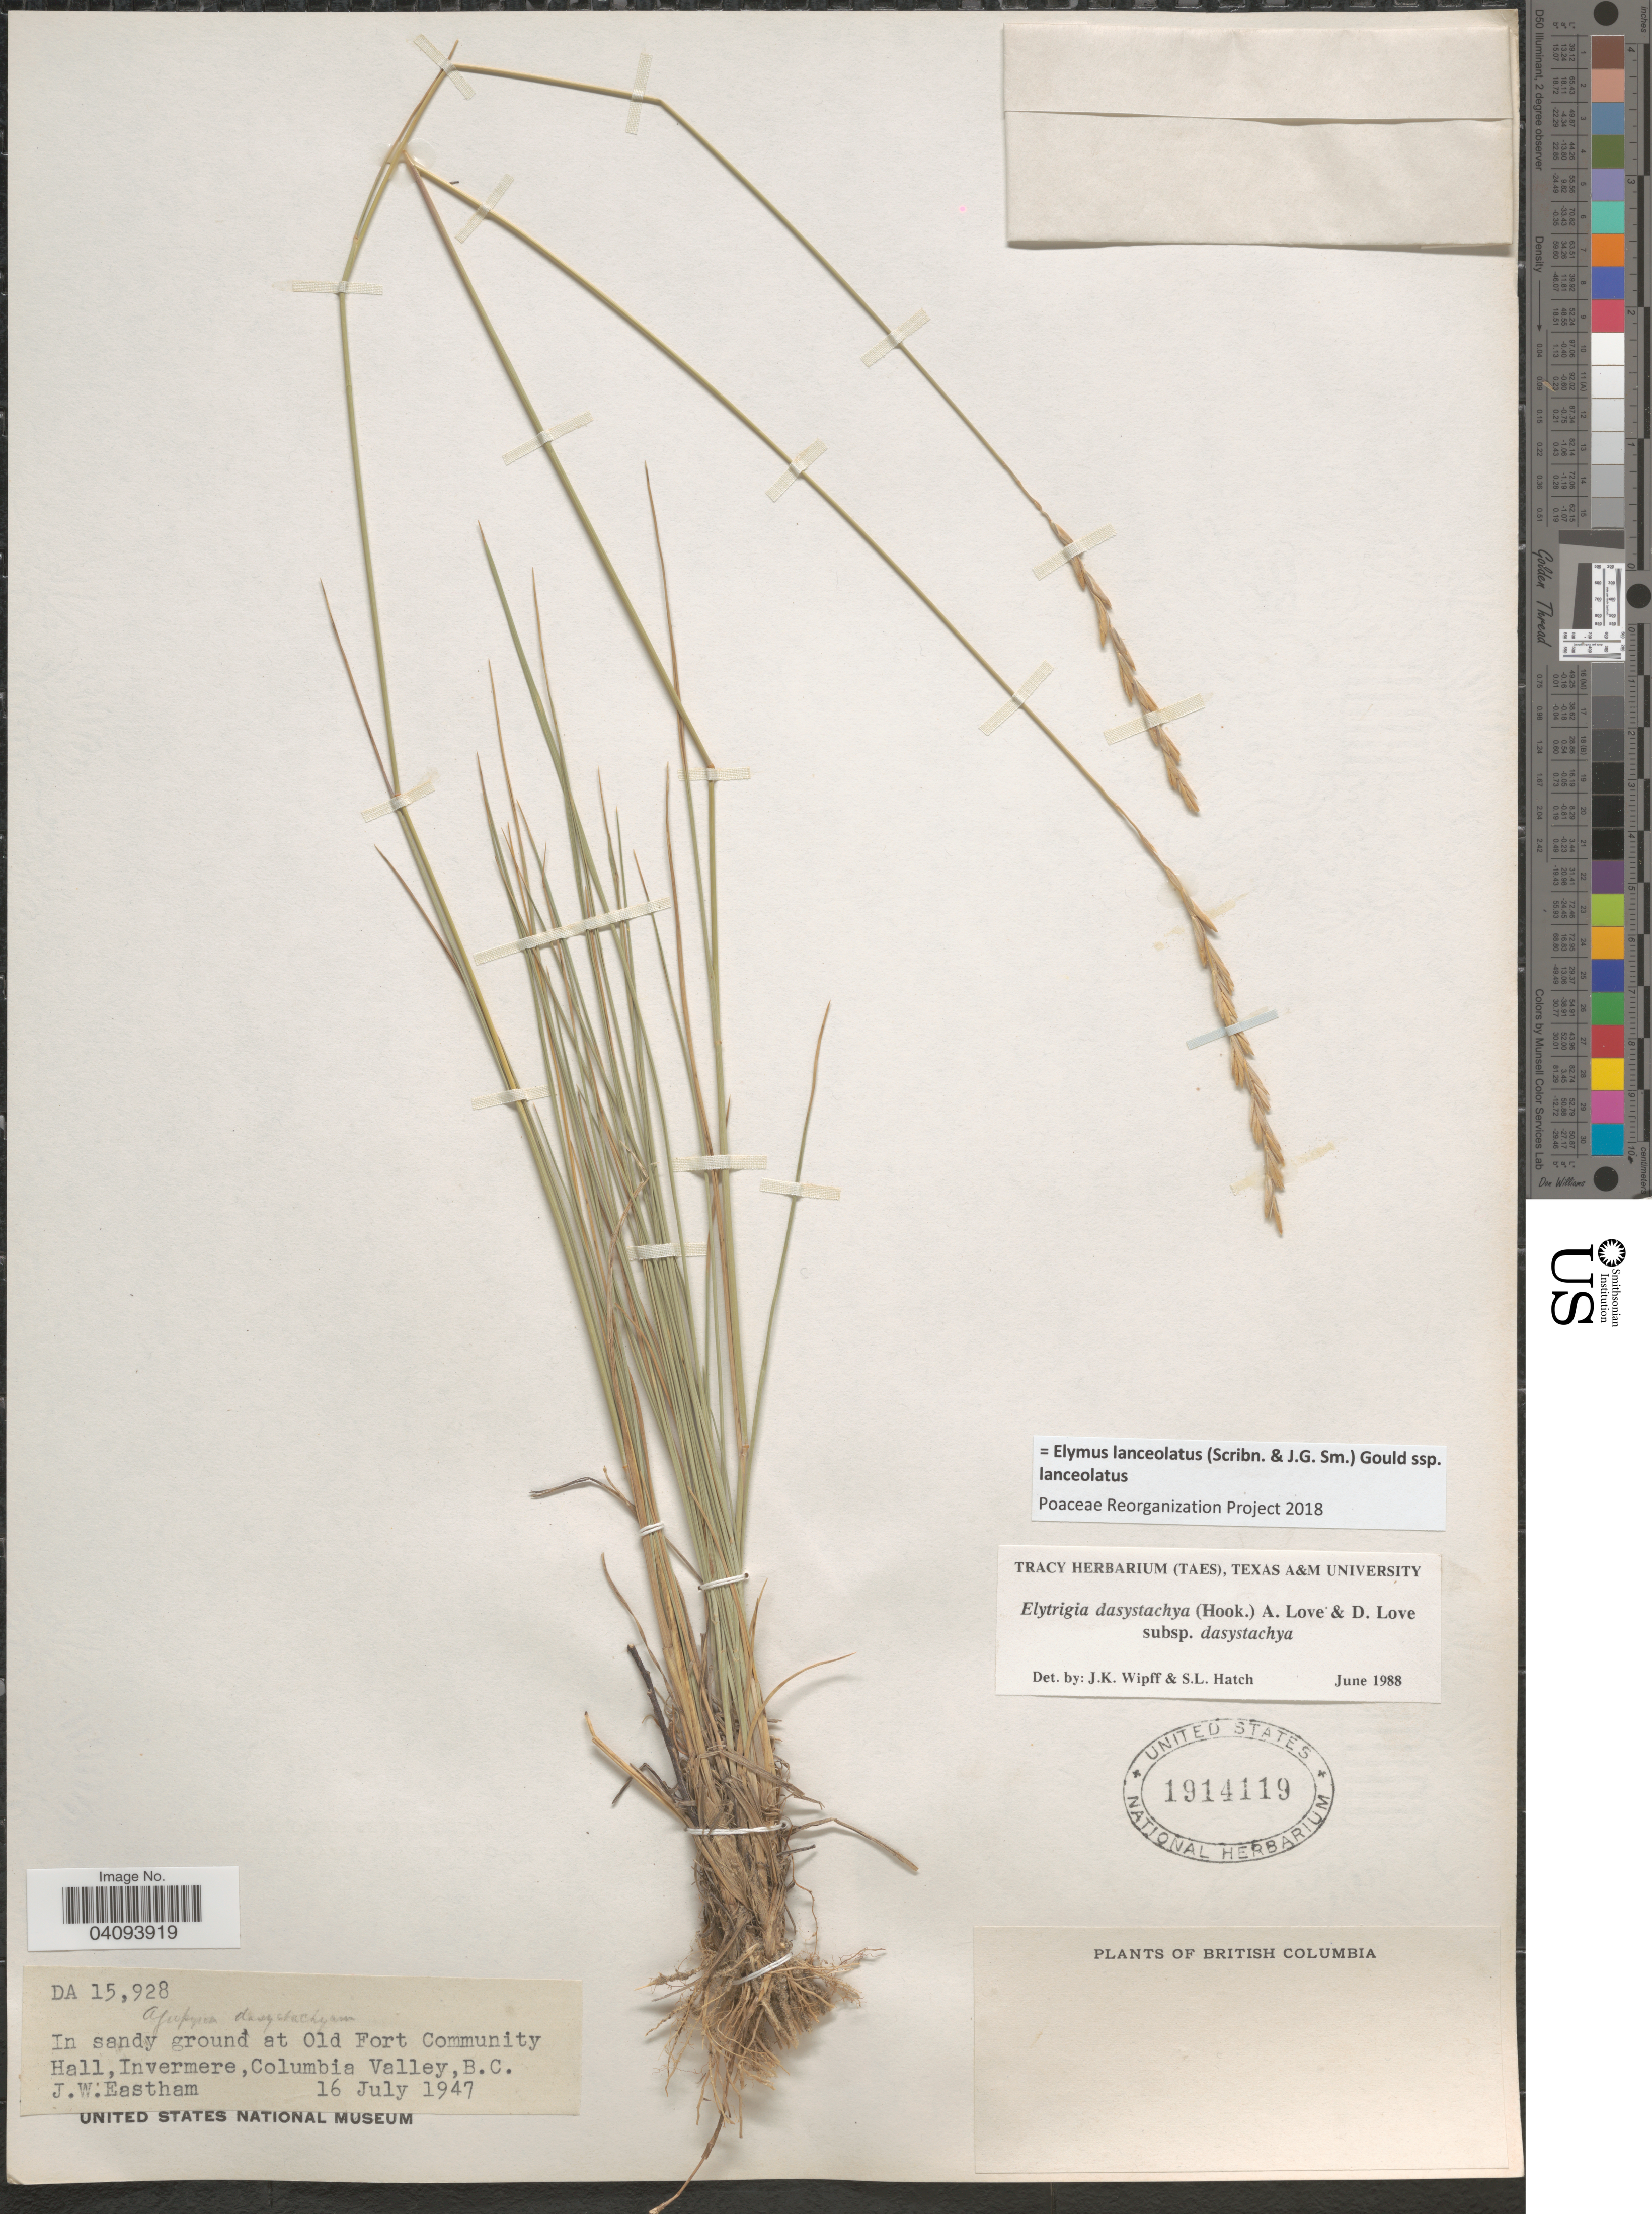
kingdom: Plantae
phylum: Tracheophyta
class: Liliopsida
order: Poales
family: Poaceae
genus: Elymus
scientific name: Elymus lanceolatus subsp. lanceolatus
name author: (Scribn. & J.G. Sm.) Gould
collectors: J. Eastham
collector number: DA15928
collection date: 1947-07-16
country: Canada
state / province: British Columbia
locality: At Old Fort Community Hall, Invermere, Columbia Valley.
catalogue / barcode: US 1914119